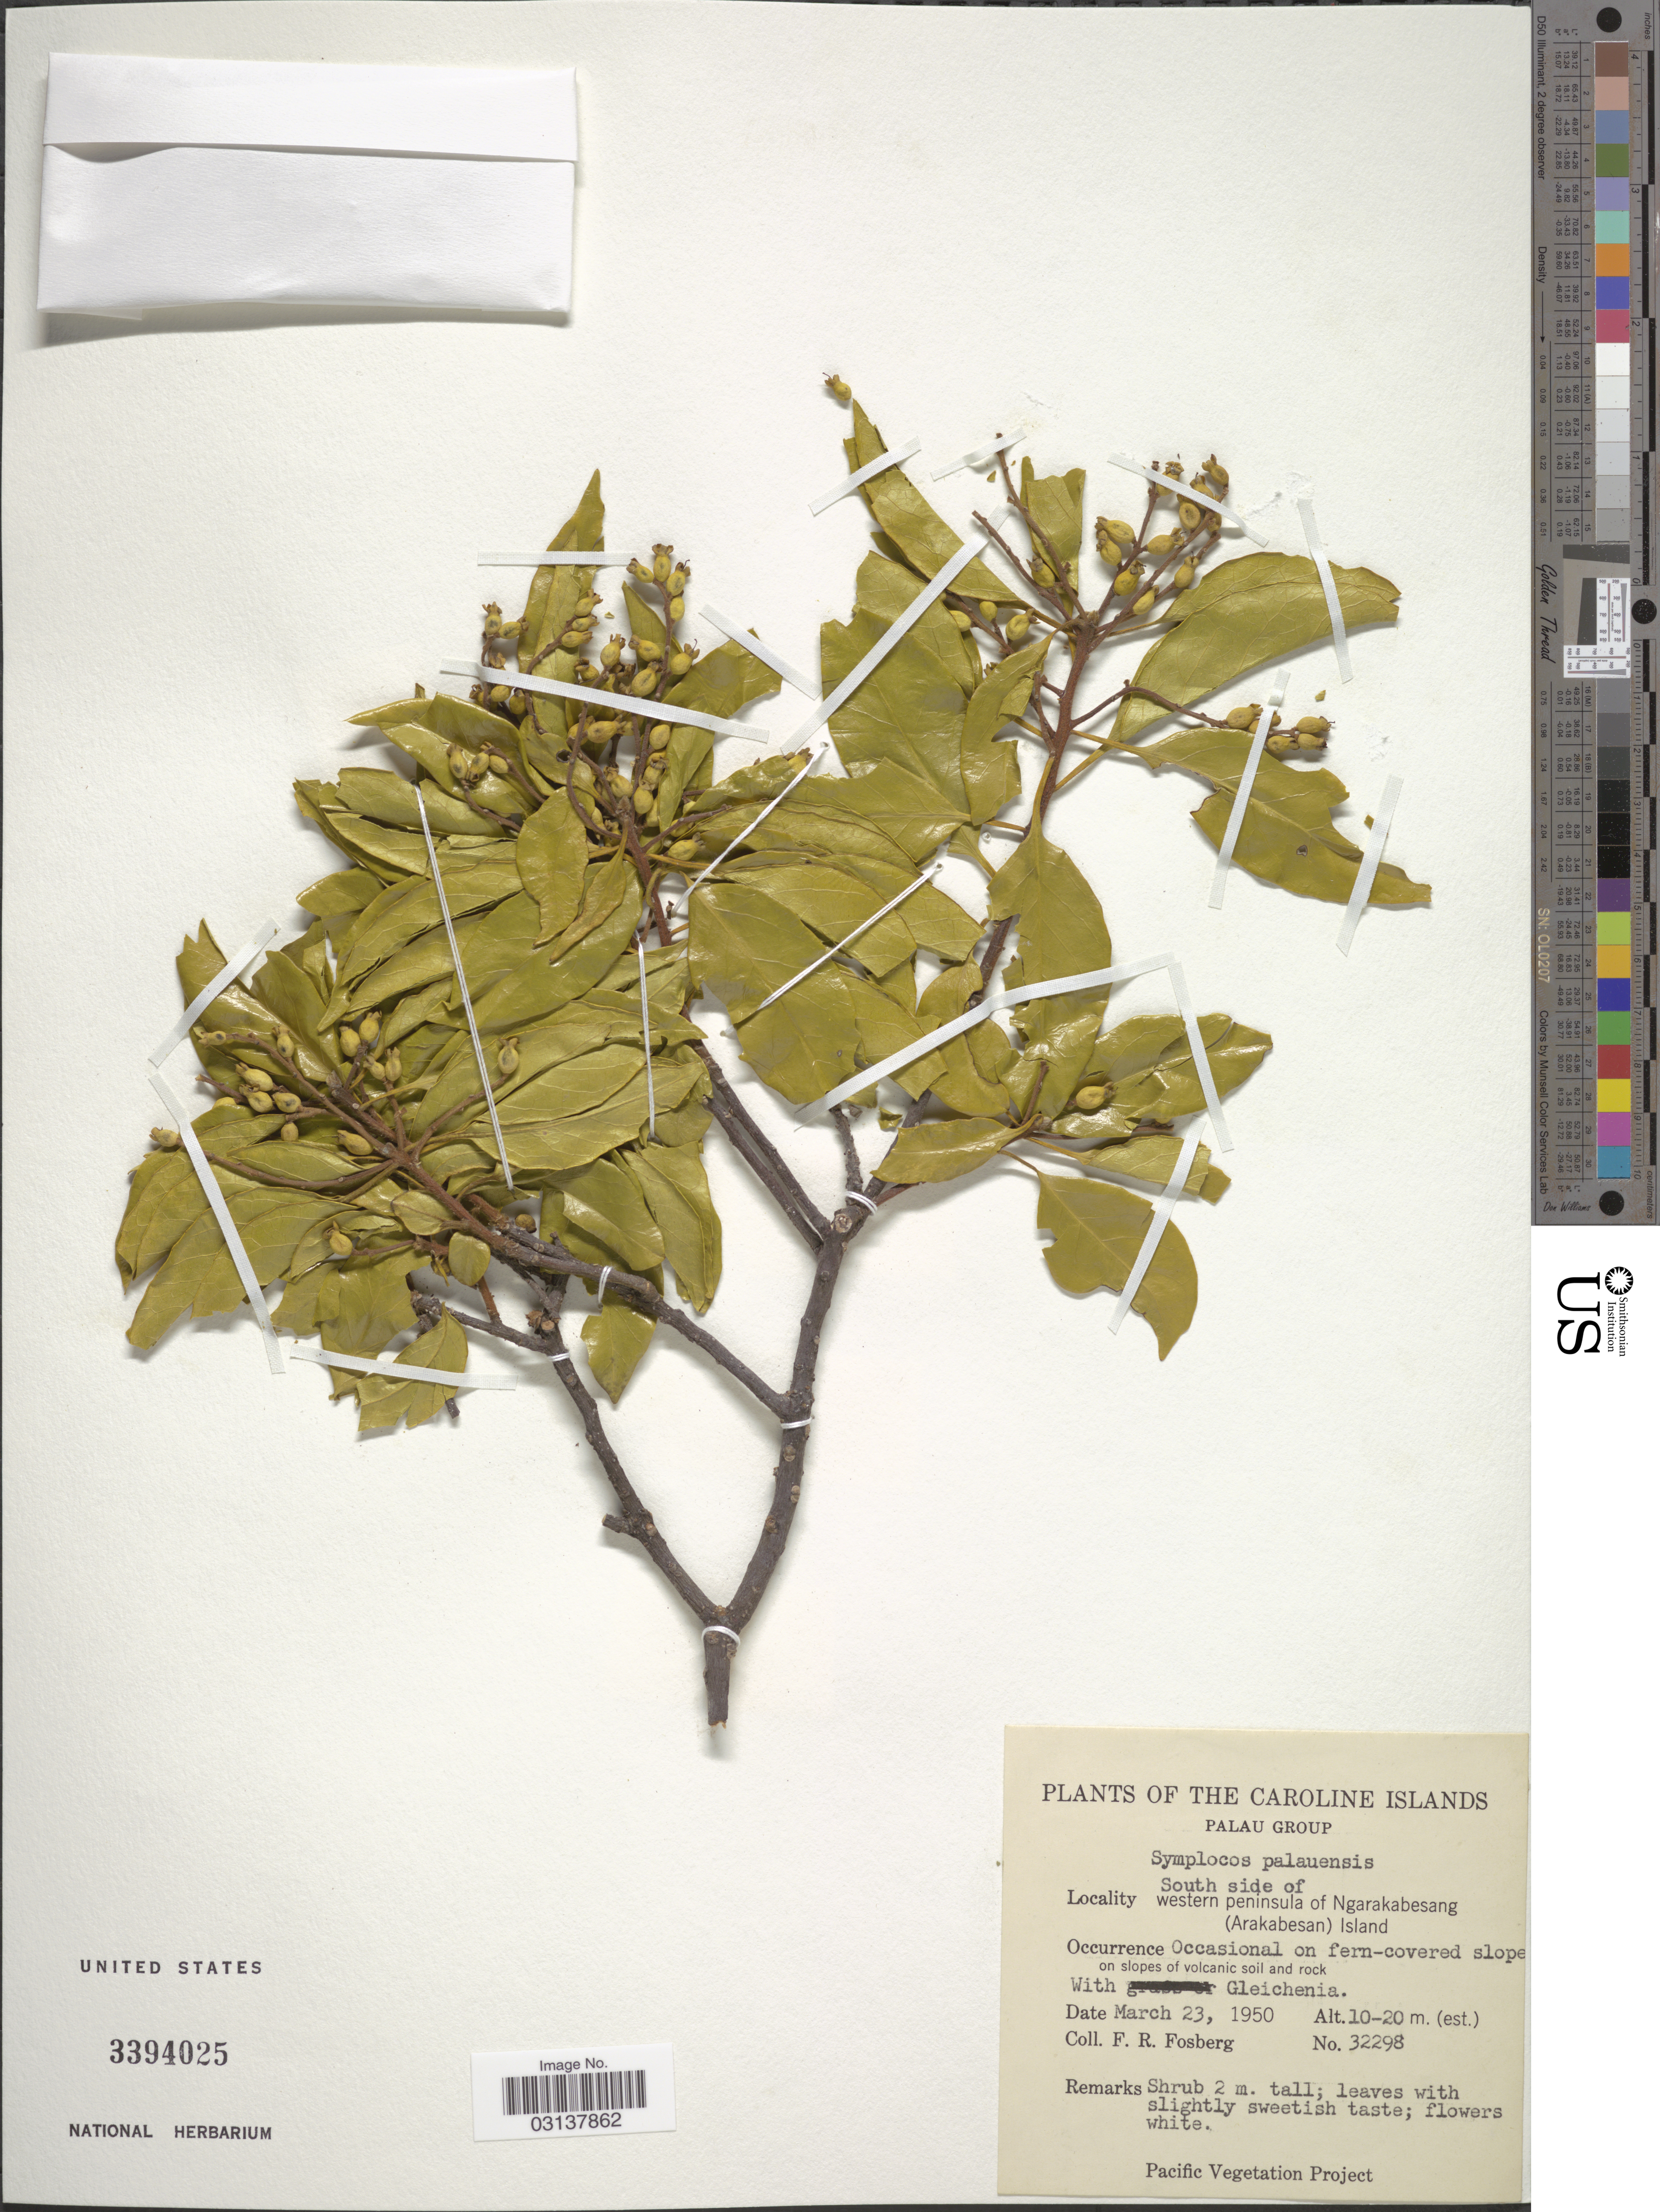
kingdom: Plantae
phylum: Tracheophyta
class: Magnoliopsida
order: Ericales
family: Symplocaceae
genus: Symplocos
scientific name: Symplocos sp.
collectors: F. R. Fosberg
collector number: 32298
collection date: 1950-03-23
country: Palau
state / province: Koror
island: Ngerekebesang [Arakabesan]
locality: The Caroline Islands. Palau Group. South side of western peninsula of Ngarakabesang (Arakabesan) Island.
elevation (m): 10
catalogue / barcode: US 3394025